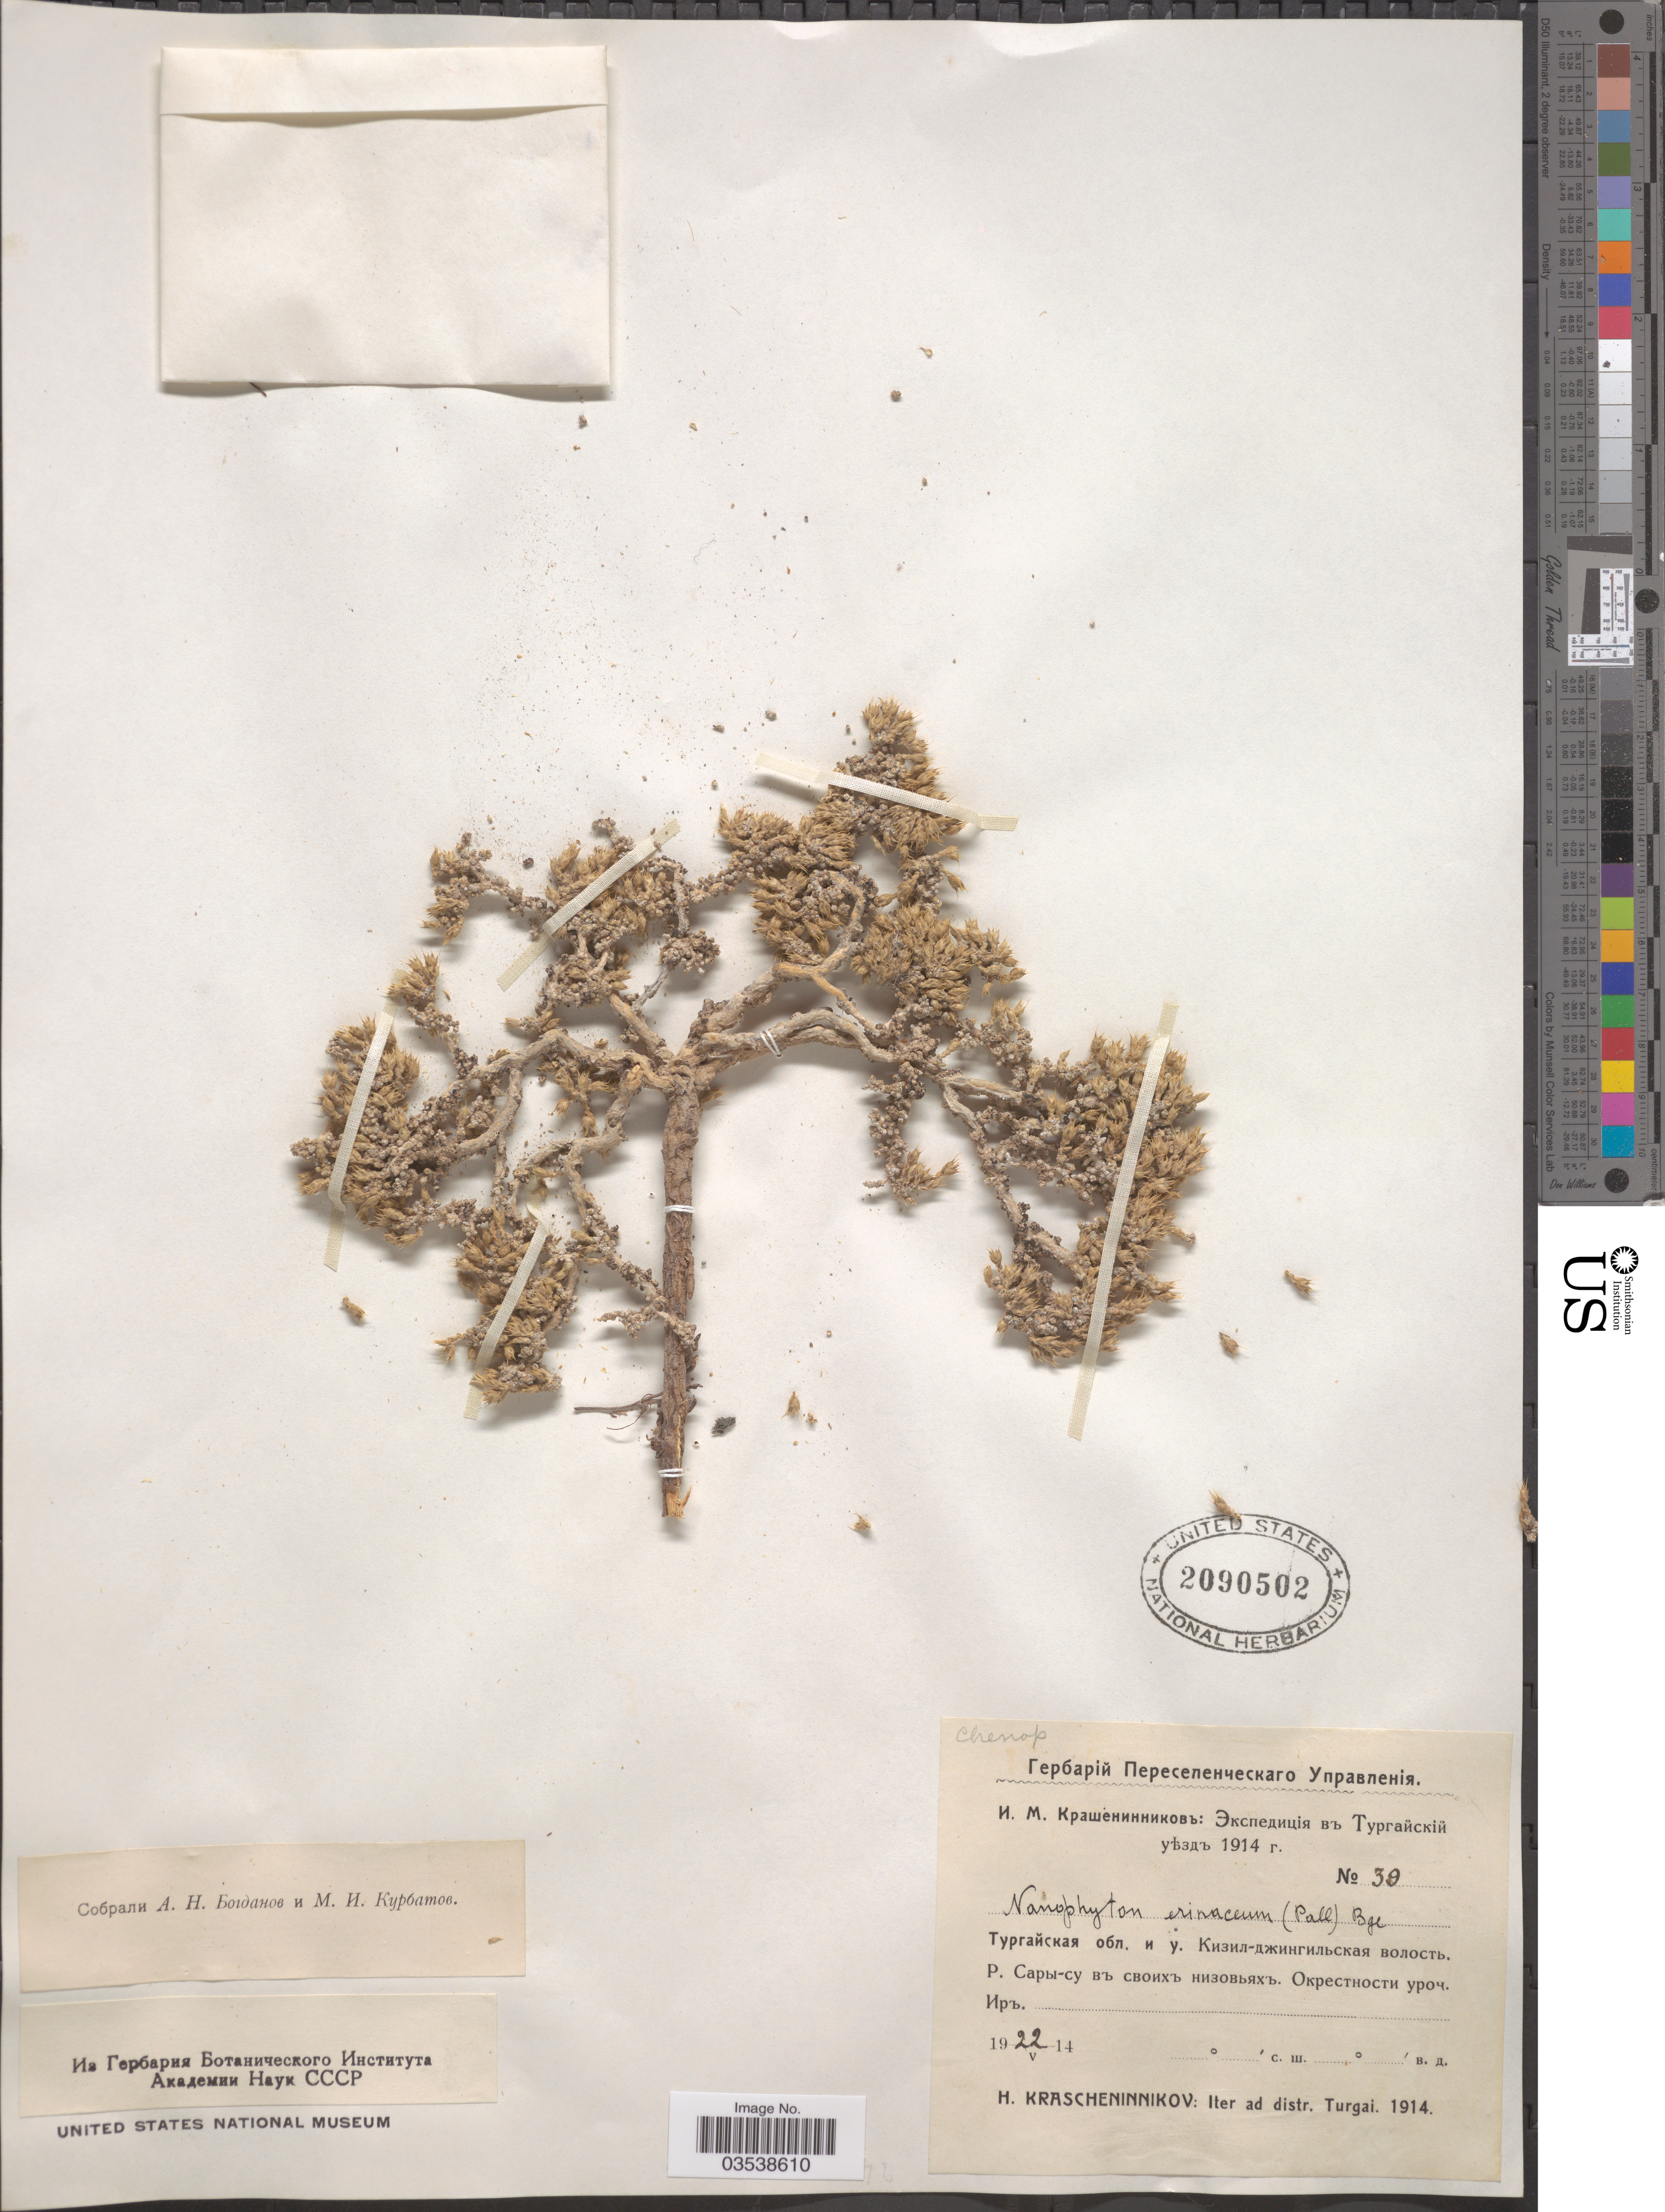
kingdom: Plantae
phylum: Tracheophyta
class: Magnoliopsida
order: Caryophyllales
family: Amaranthaceae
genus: Nanophyton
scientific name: Nanophyton erinaceum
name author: (Pall.) Bunge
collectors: H. Krascheninnikov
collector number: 39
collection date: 1914-05-22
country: Kazakhstan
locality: River Sarysu, vicinity of Ir. Iter ad. distr. Turgai.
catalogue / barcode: US 2090502